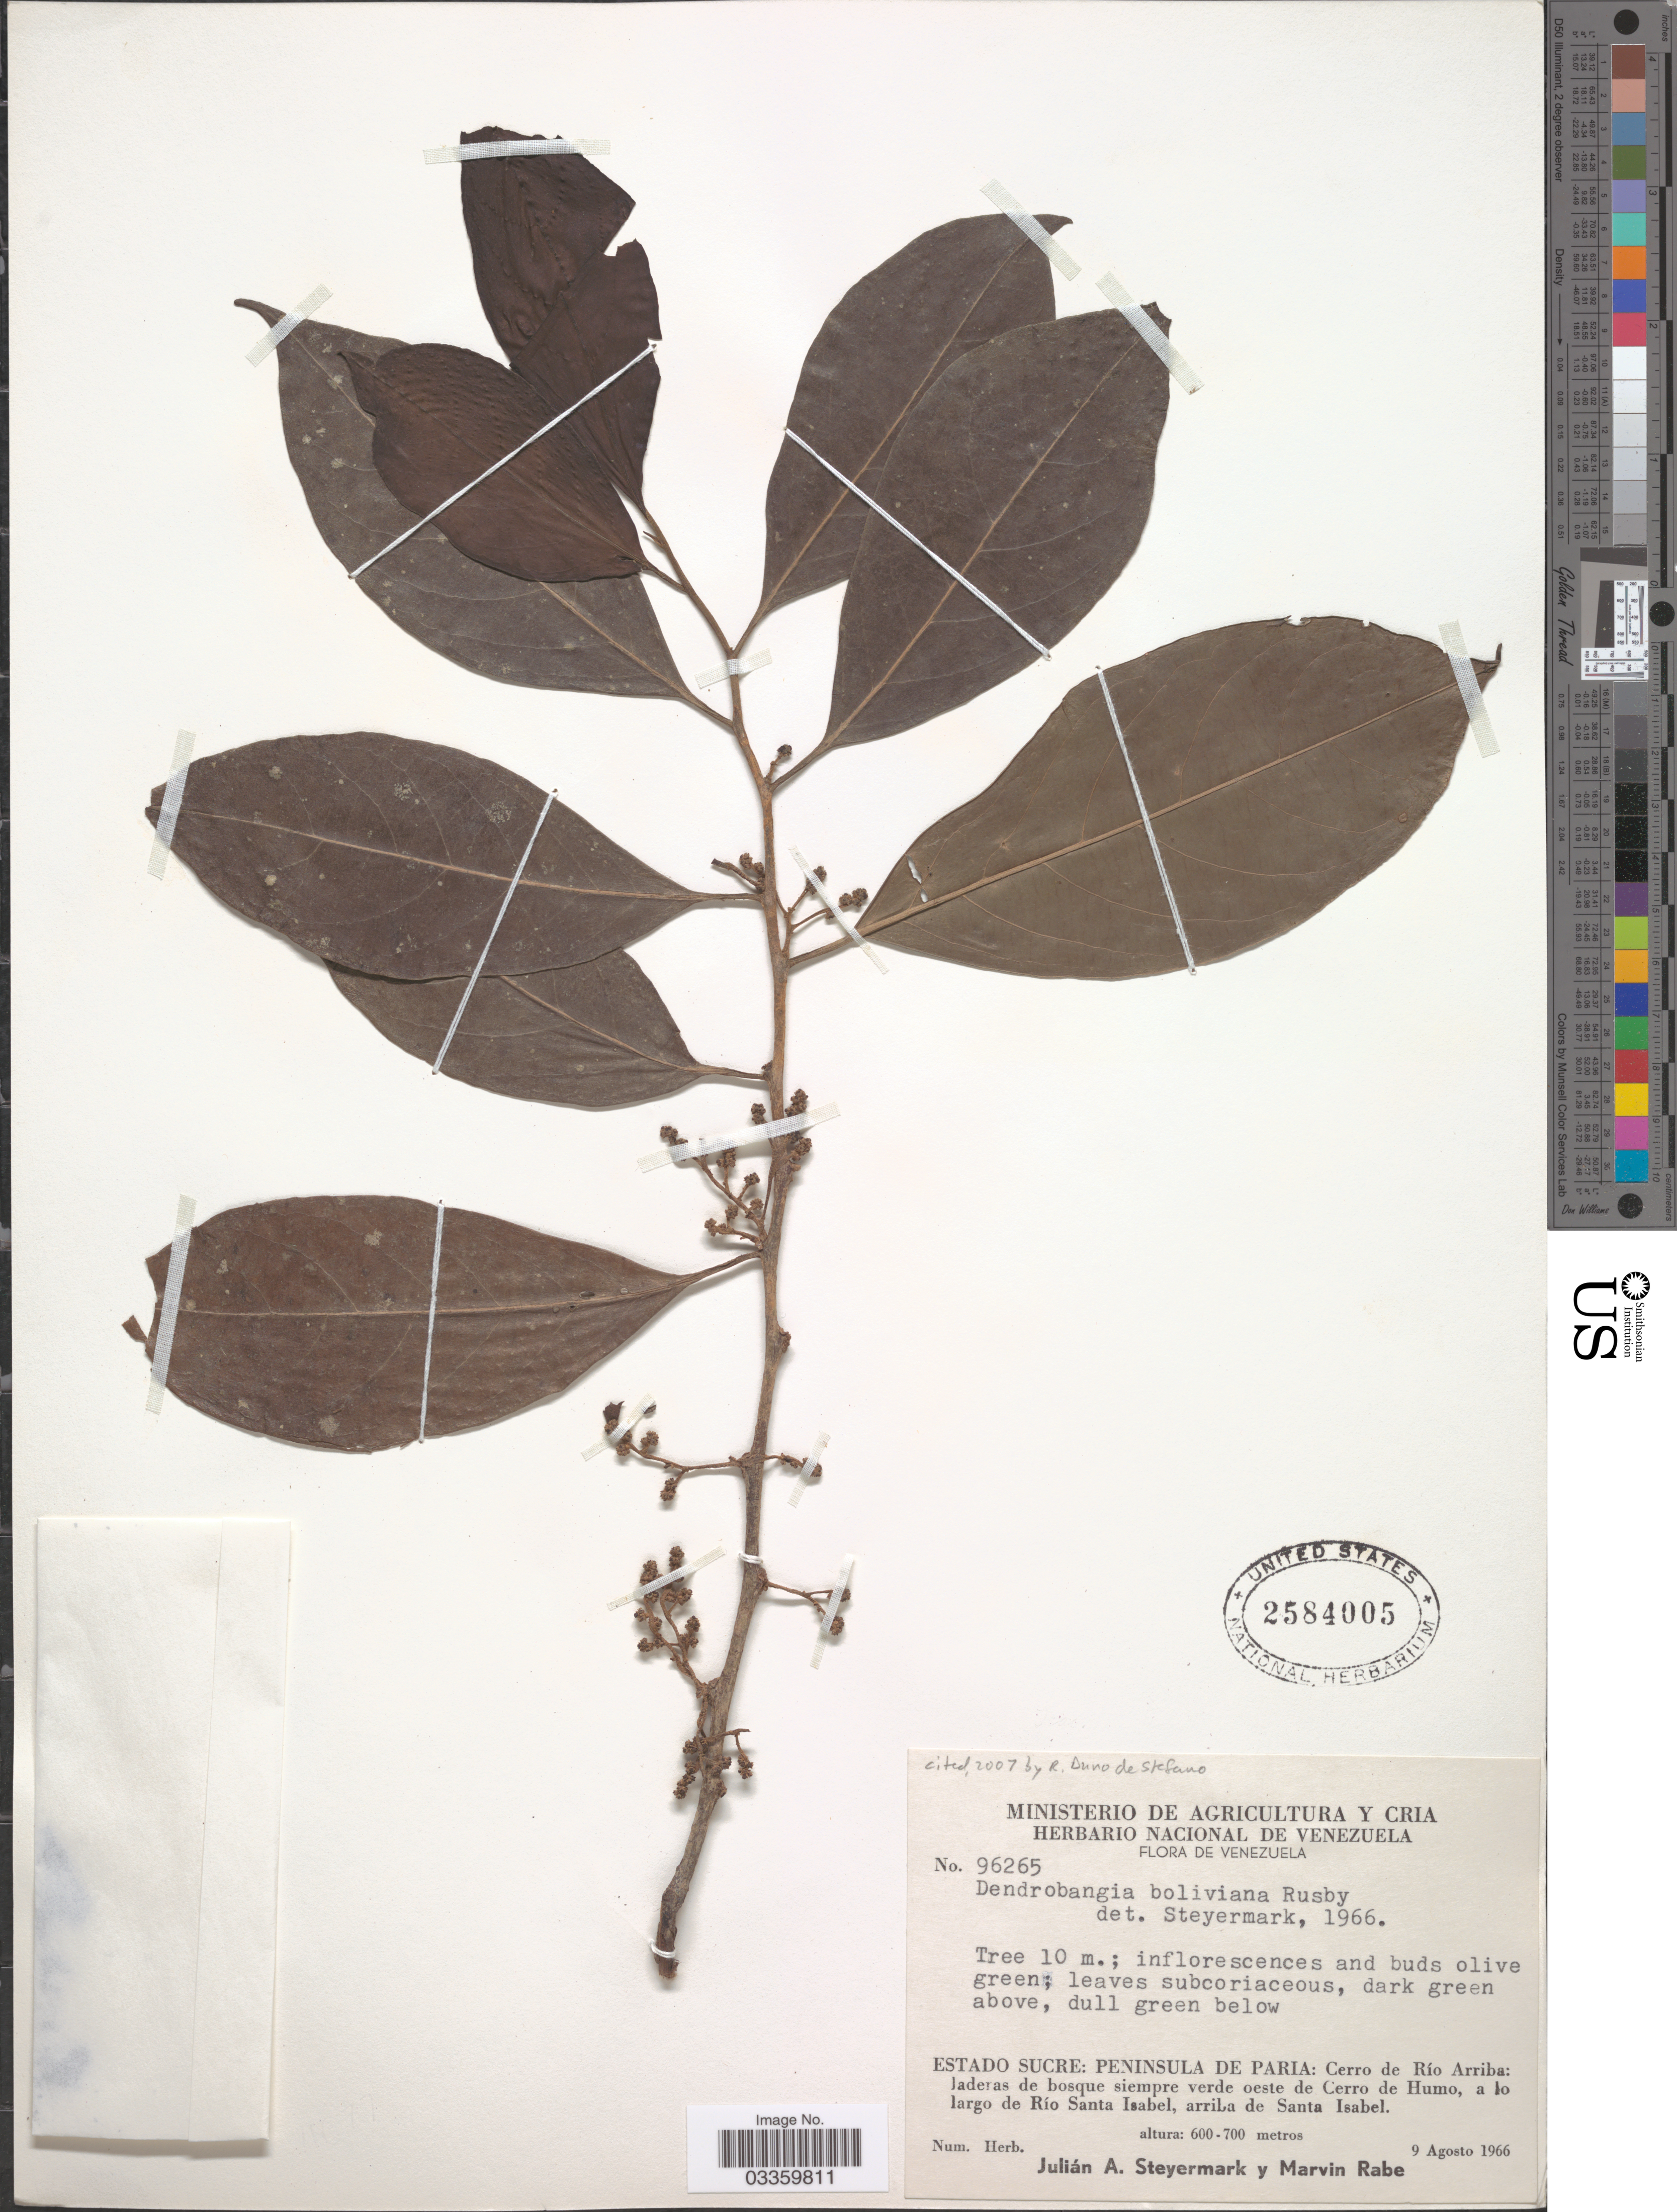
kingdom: Plantae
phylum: Tracheophyta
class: Magnoliopsida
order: Metteniusales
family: Metteniusaceae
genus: Dendrobangia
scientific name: Dendrobangia boliviana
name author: Rusby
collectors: J. Steyermark & M. Rabe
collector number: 96265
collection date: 1966-08-09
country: Venezuela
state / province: Sucre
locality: Peninsula de Paria: Cerro de Río Arriba: laderas de bosque siempre verde oeste de Cerro de Humo, a lo largo de Río Santa Isabel, arriba de Santa Isabel.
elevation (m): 600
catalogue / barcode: US 2584005